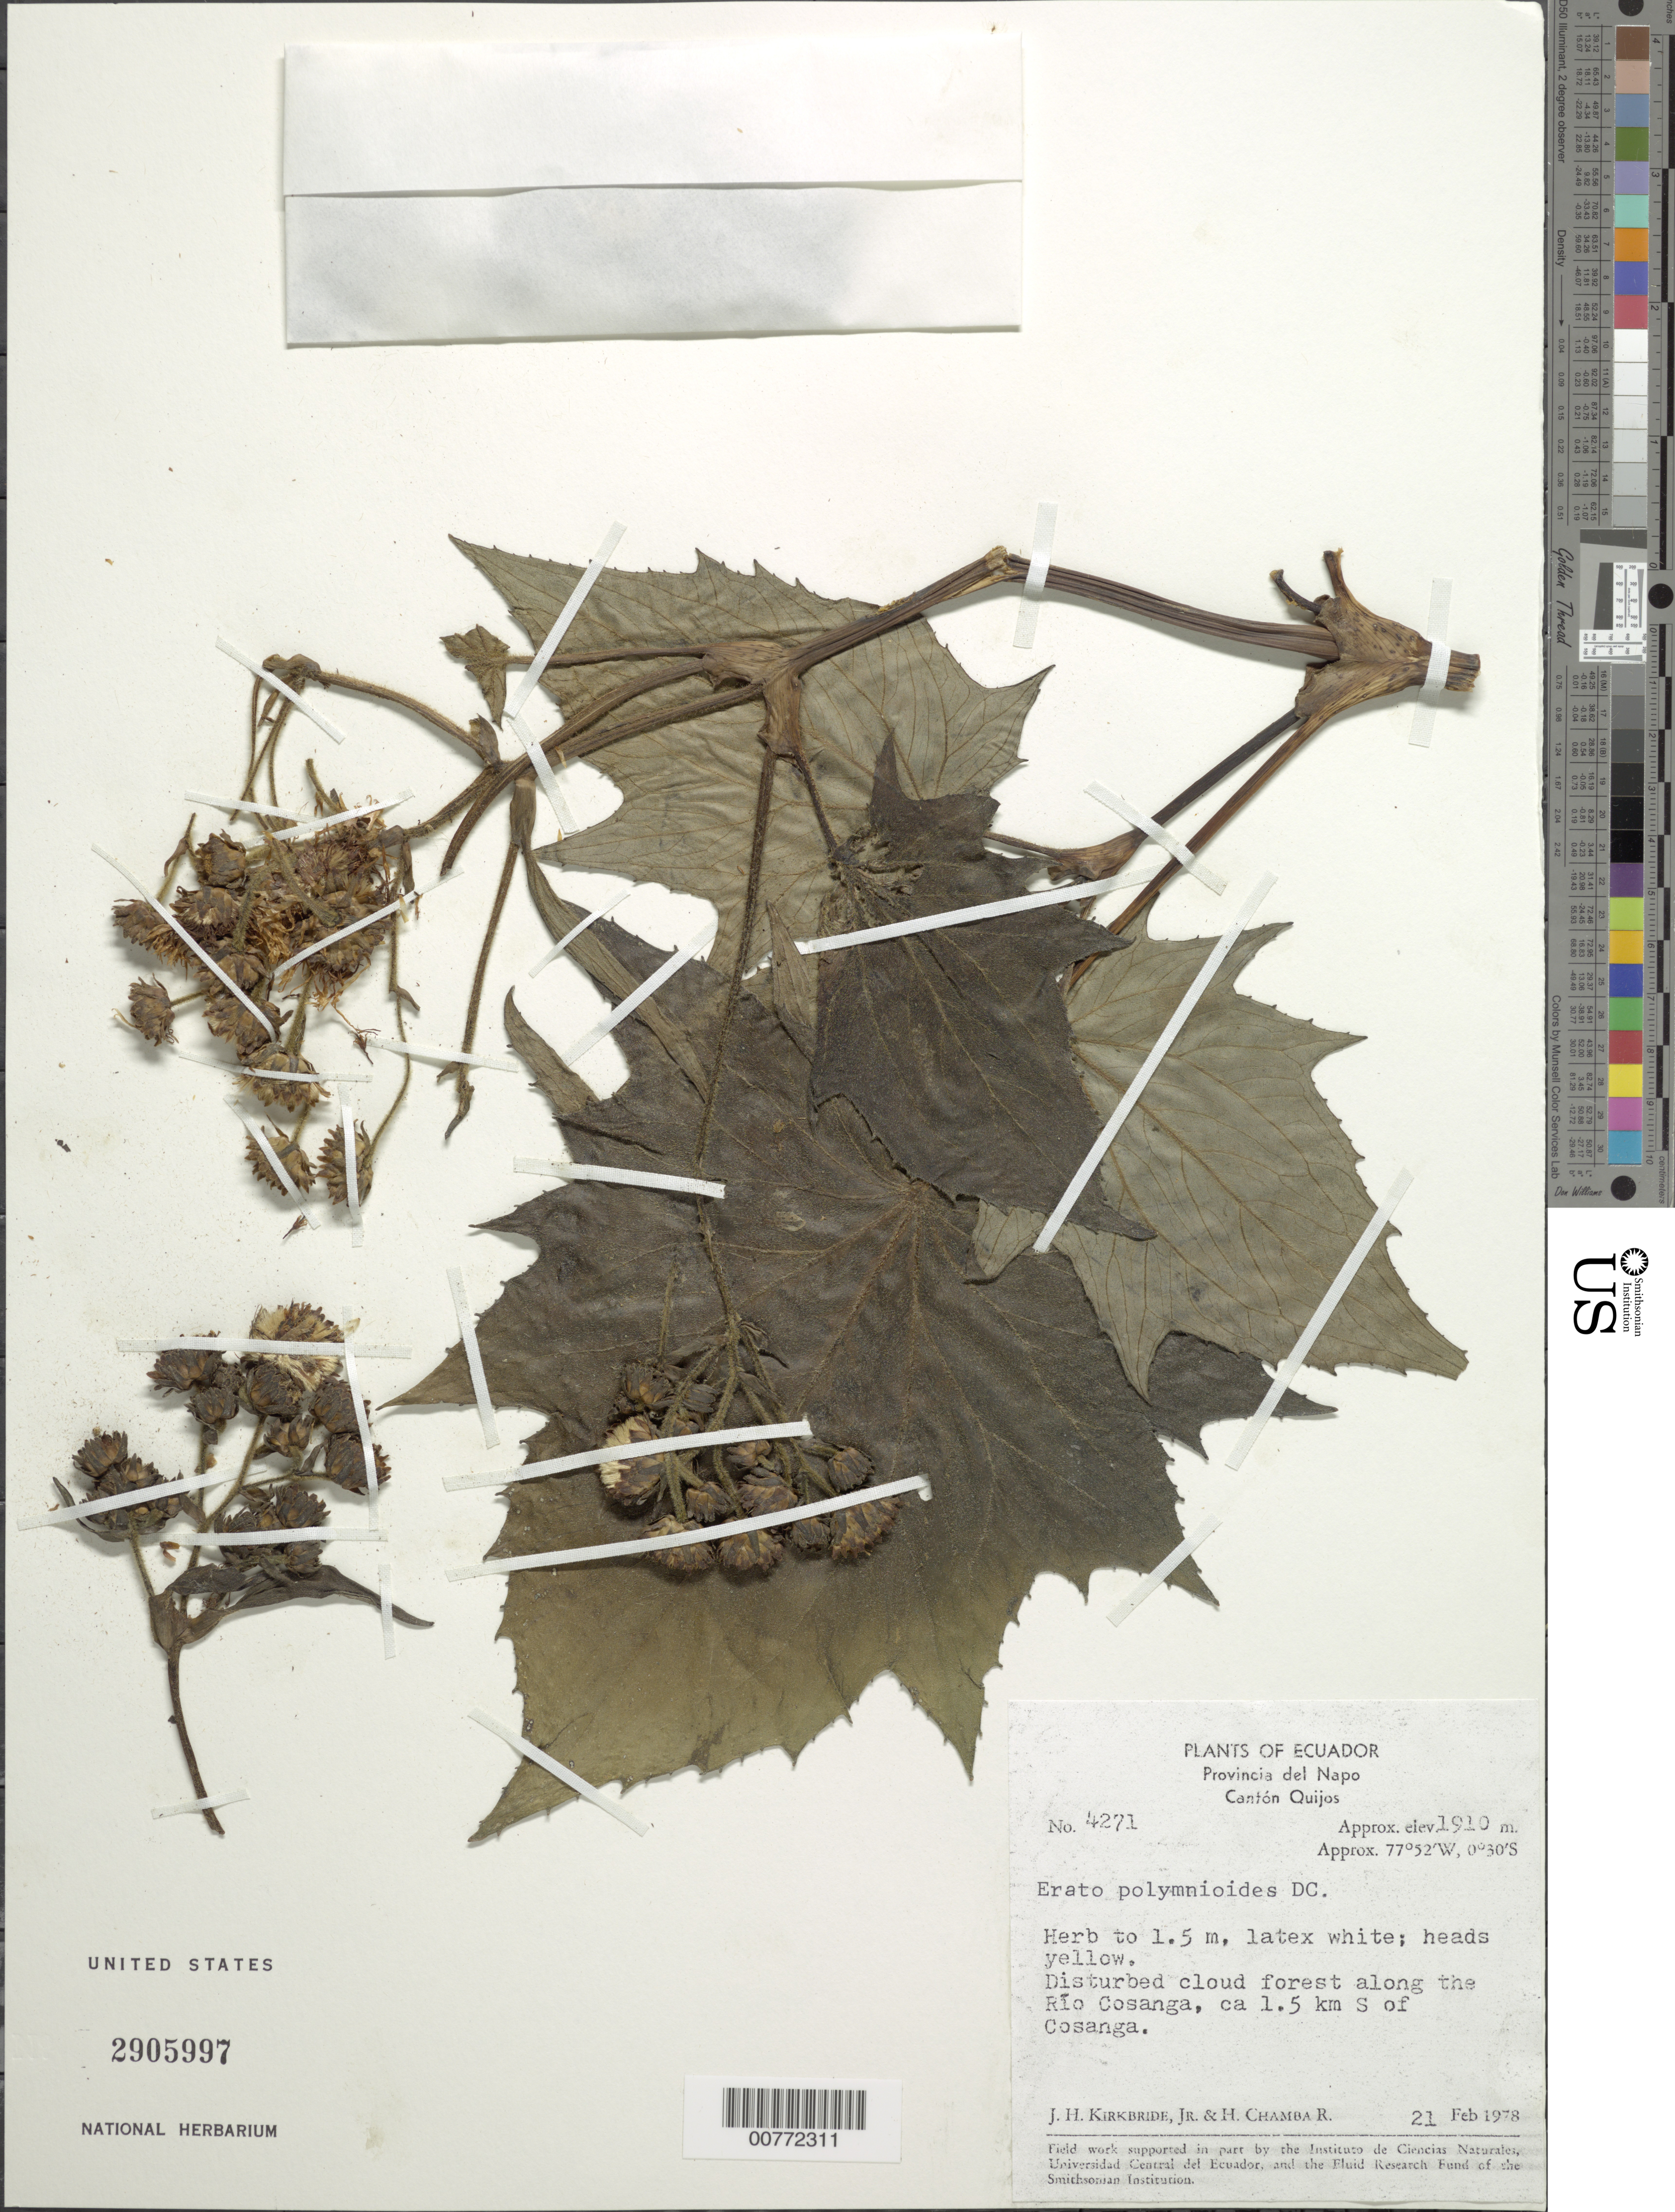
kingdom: Plantae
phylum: Tracheophyta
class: Magnoliopsida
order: Asterales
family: Asteraceae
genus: Erato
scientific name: Erato polymnioides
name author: DC.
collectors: J. H. Kirkbride & H. Chamba-R.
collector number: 4271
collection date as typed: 21 February 1978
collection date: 1978-02-21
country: Ecuador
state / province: Napo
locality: Canton Quijos, along Rio Cosanga, ca 1.5 km S of Cosanga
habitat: Disturbed cloud forest along river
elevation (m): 1910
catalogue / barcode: US 2905997